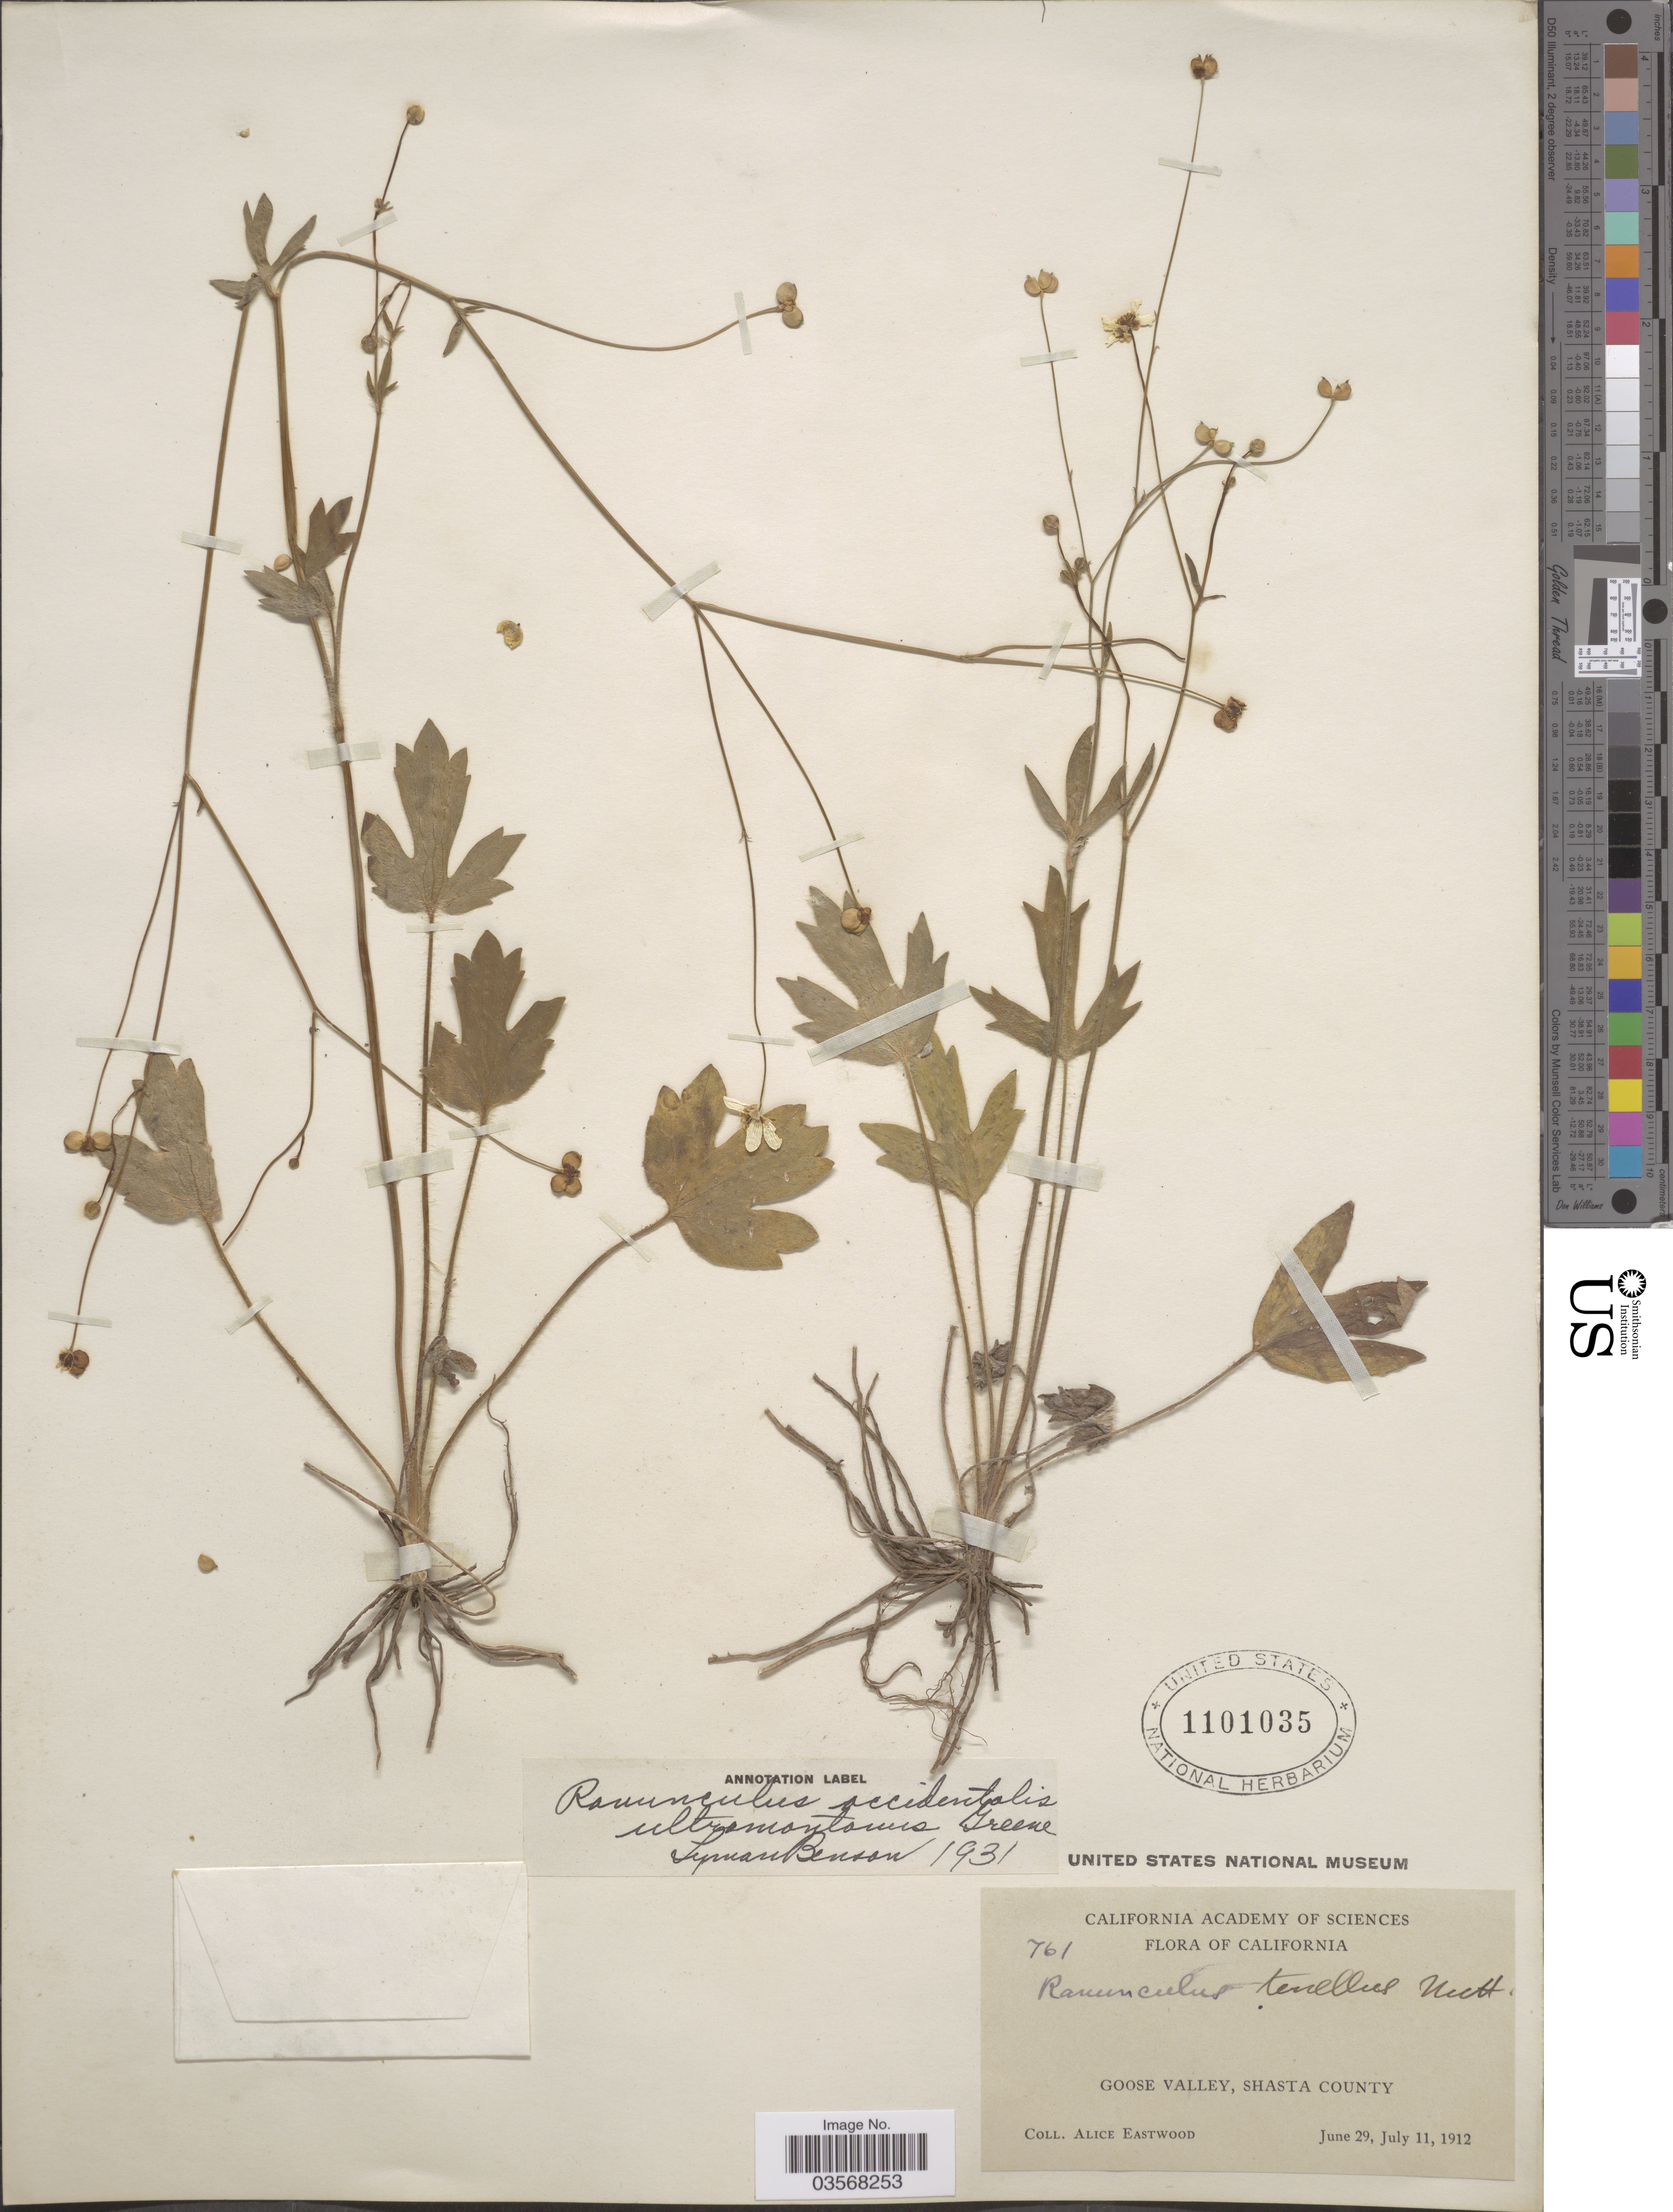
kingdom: Plantae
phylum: Tracheophyta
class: Magnoliopsida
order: Ranunculales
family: Ranunculaceae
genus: Ranunculus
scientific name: Ranunculus occidentalis var. ultramontanus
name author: Nutt.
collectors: A. Eastwood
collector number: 761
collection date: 1912-06-29/1912-07-11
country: United States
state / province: California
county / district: Shasta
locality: Goose Valley, Shasta County.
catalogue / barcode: US 1101035